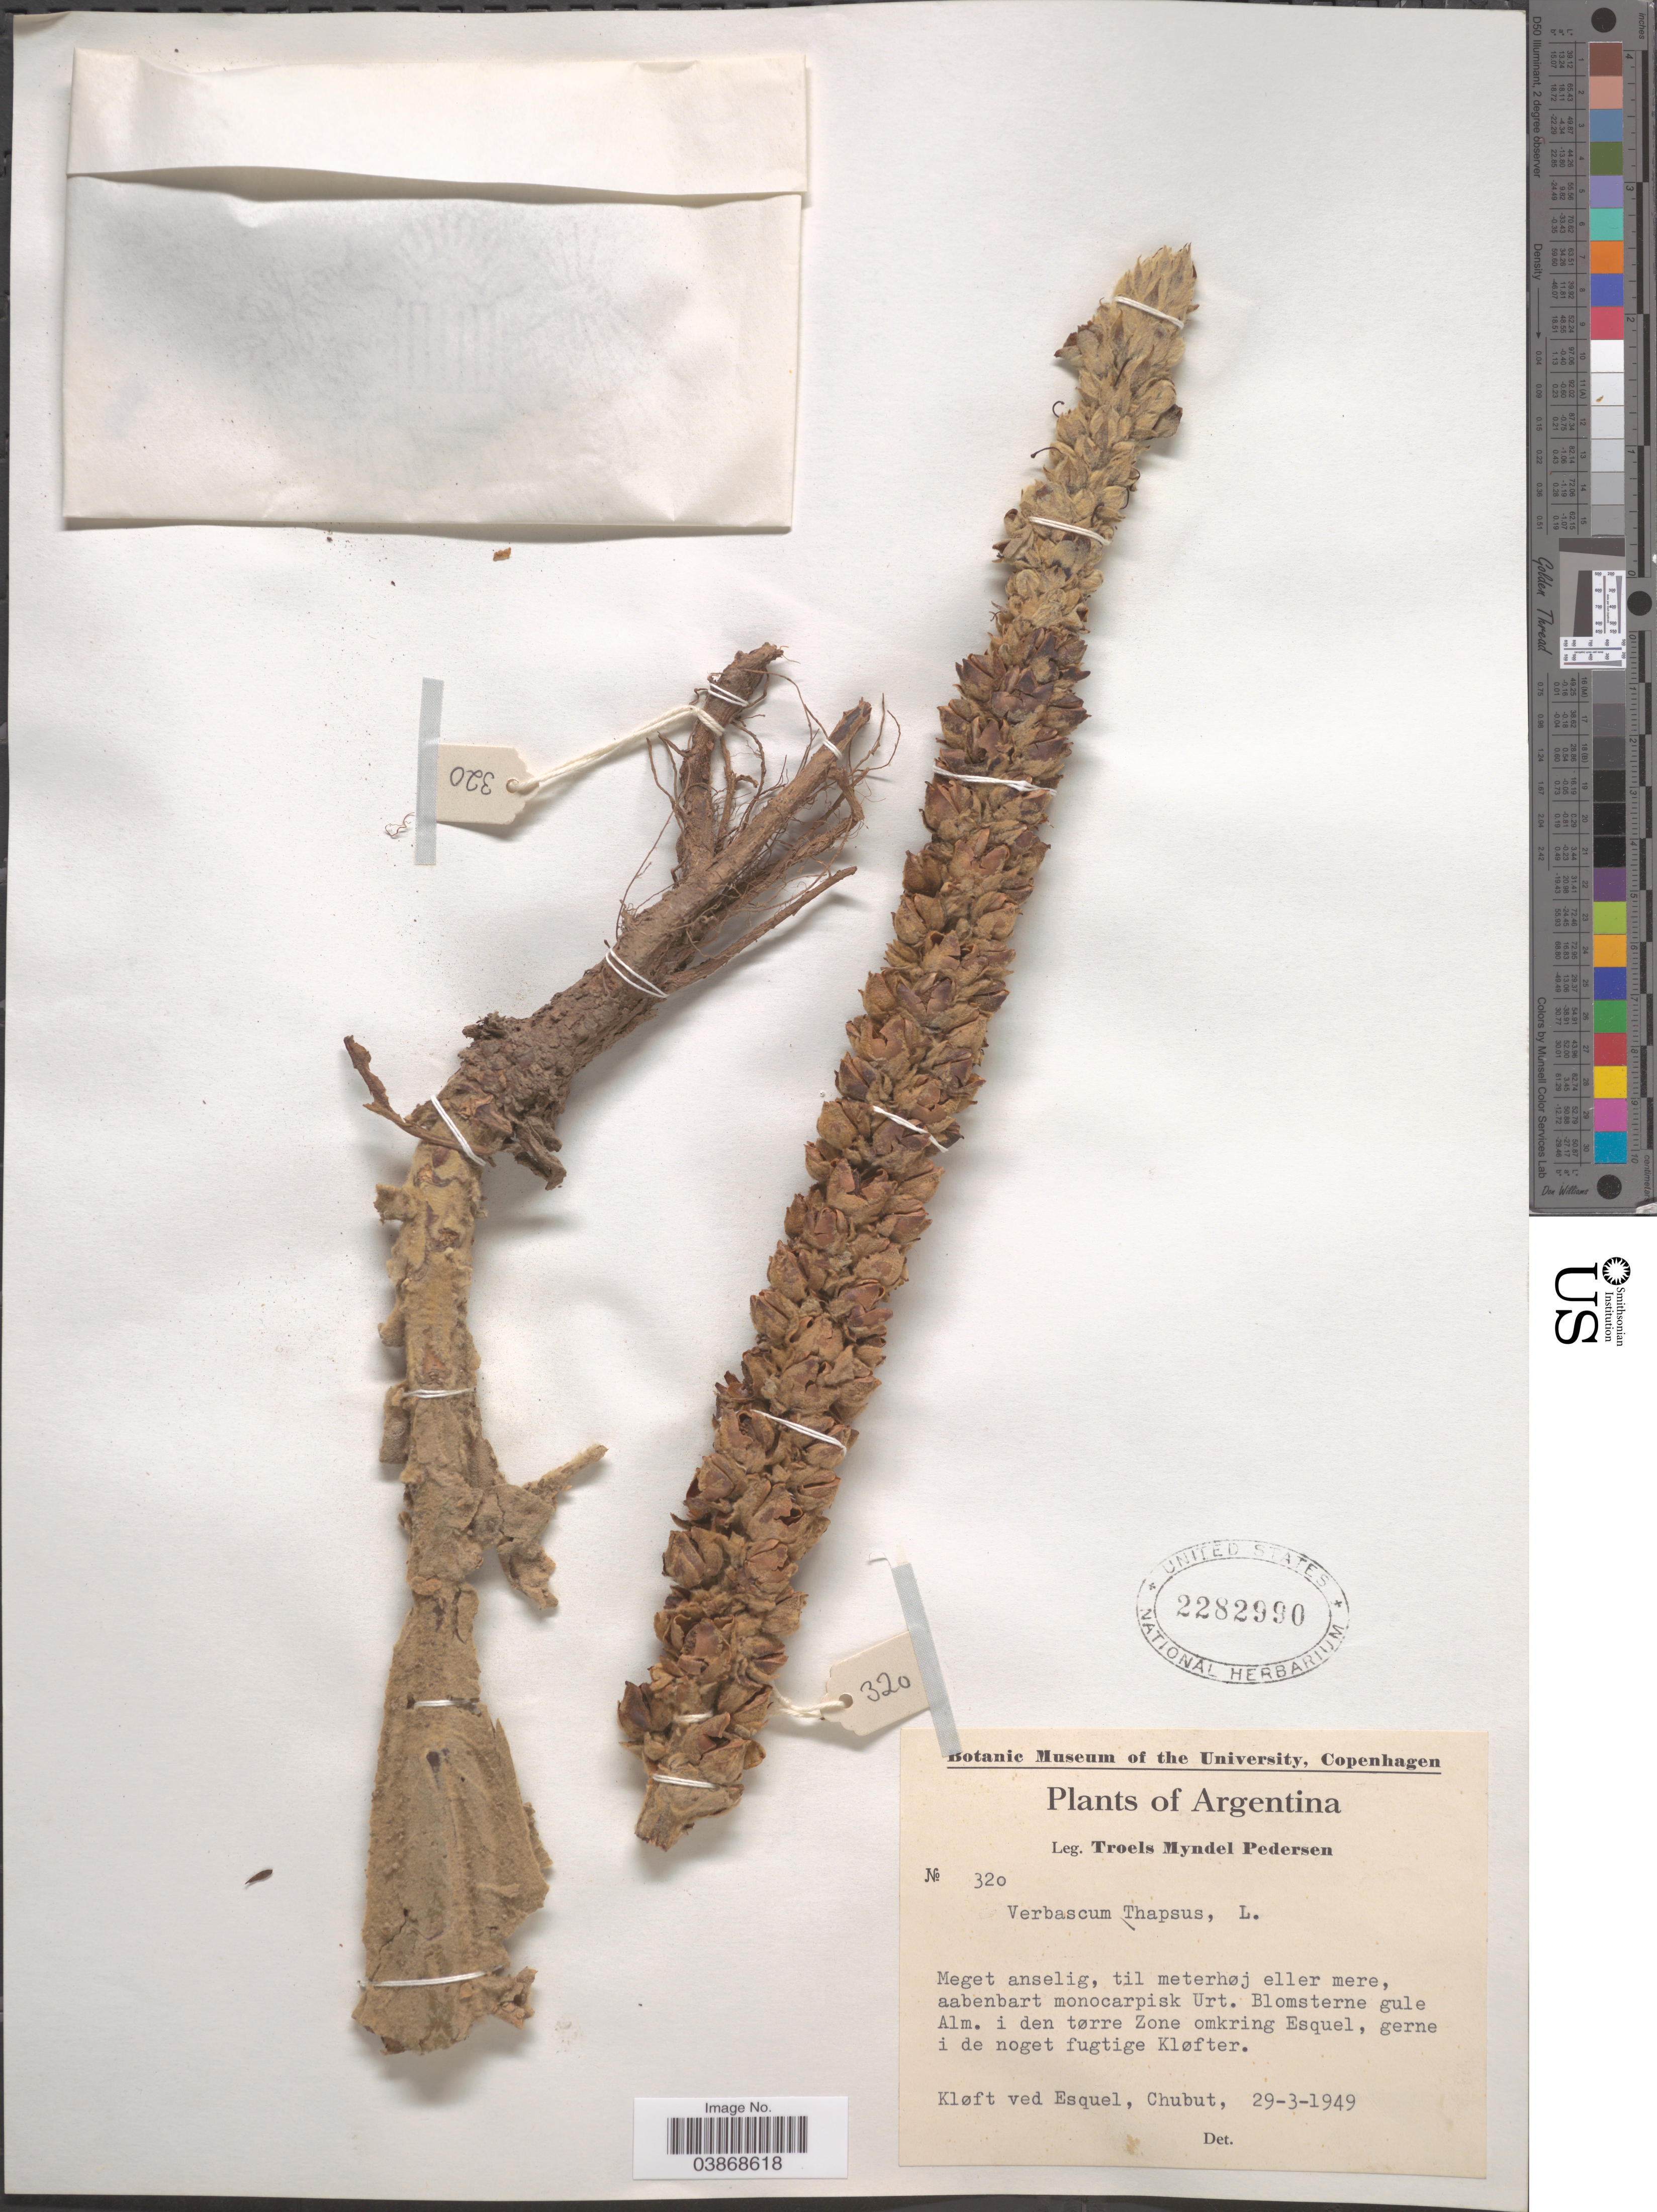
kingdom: Plantae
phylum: Tracheophyta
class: Magnoliopsida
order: Lamiales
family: Scrophulariaceae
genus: Verbascum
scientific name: Verbascum thapsus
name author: L.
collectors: T. Pederson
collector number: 320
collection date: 1949-03-29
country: Argentina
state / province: Chubut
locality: Meget anselig, til meterhøj eller mere, aabenbart monocarpisk Urt. Blomsterne gule Alm. i den tørre Zone omkring Esquel, gerne i de noget fugtige Kløfter. Kløft ved Esquel.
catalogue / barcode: US 2282990